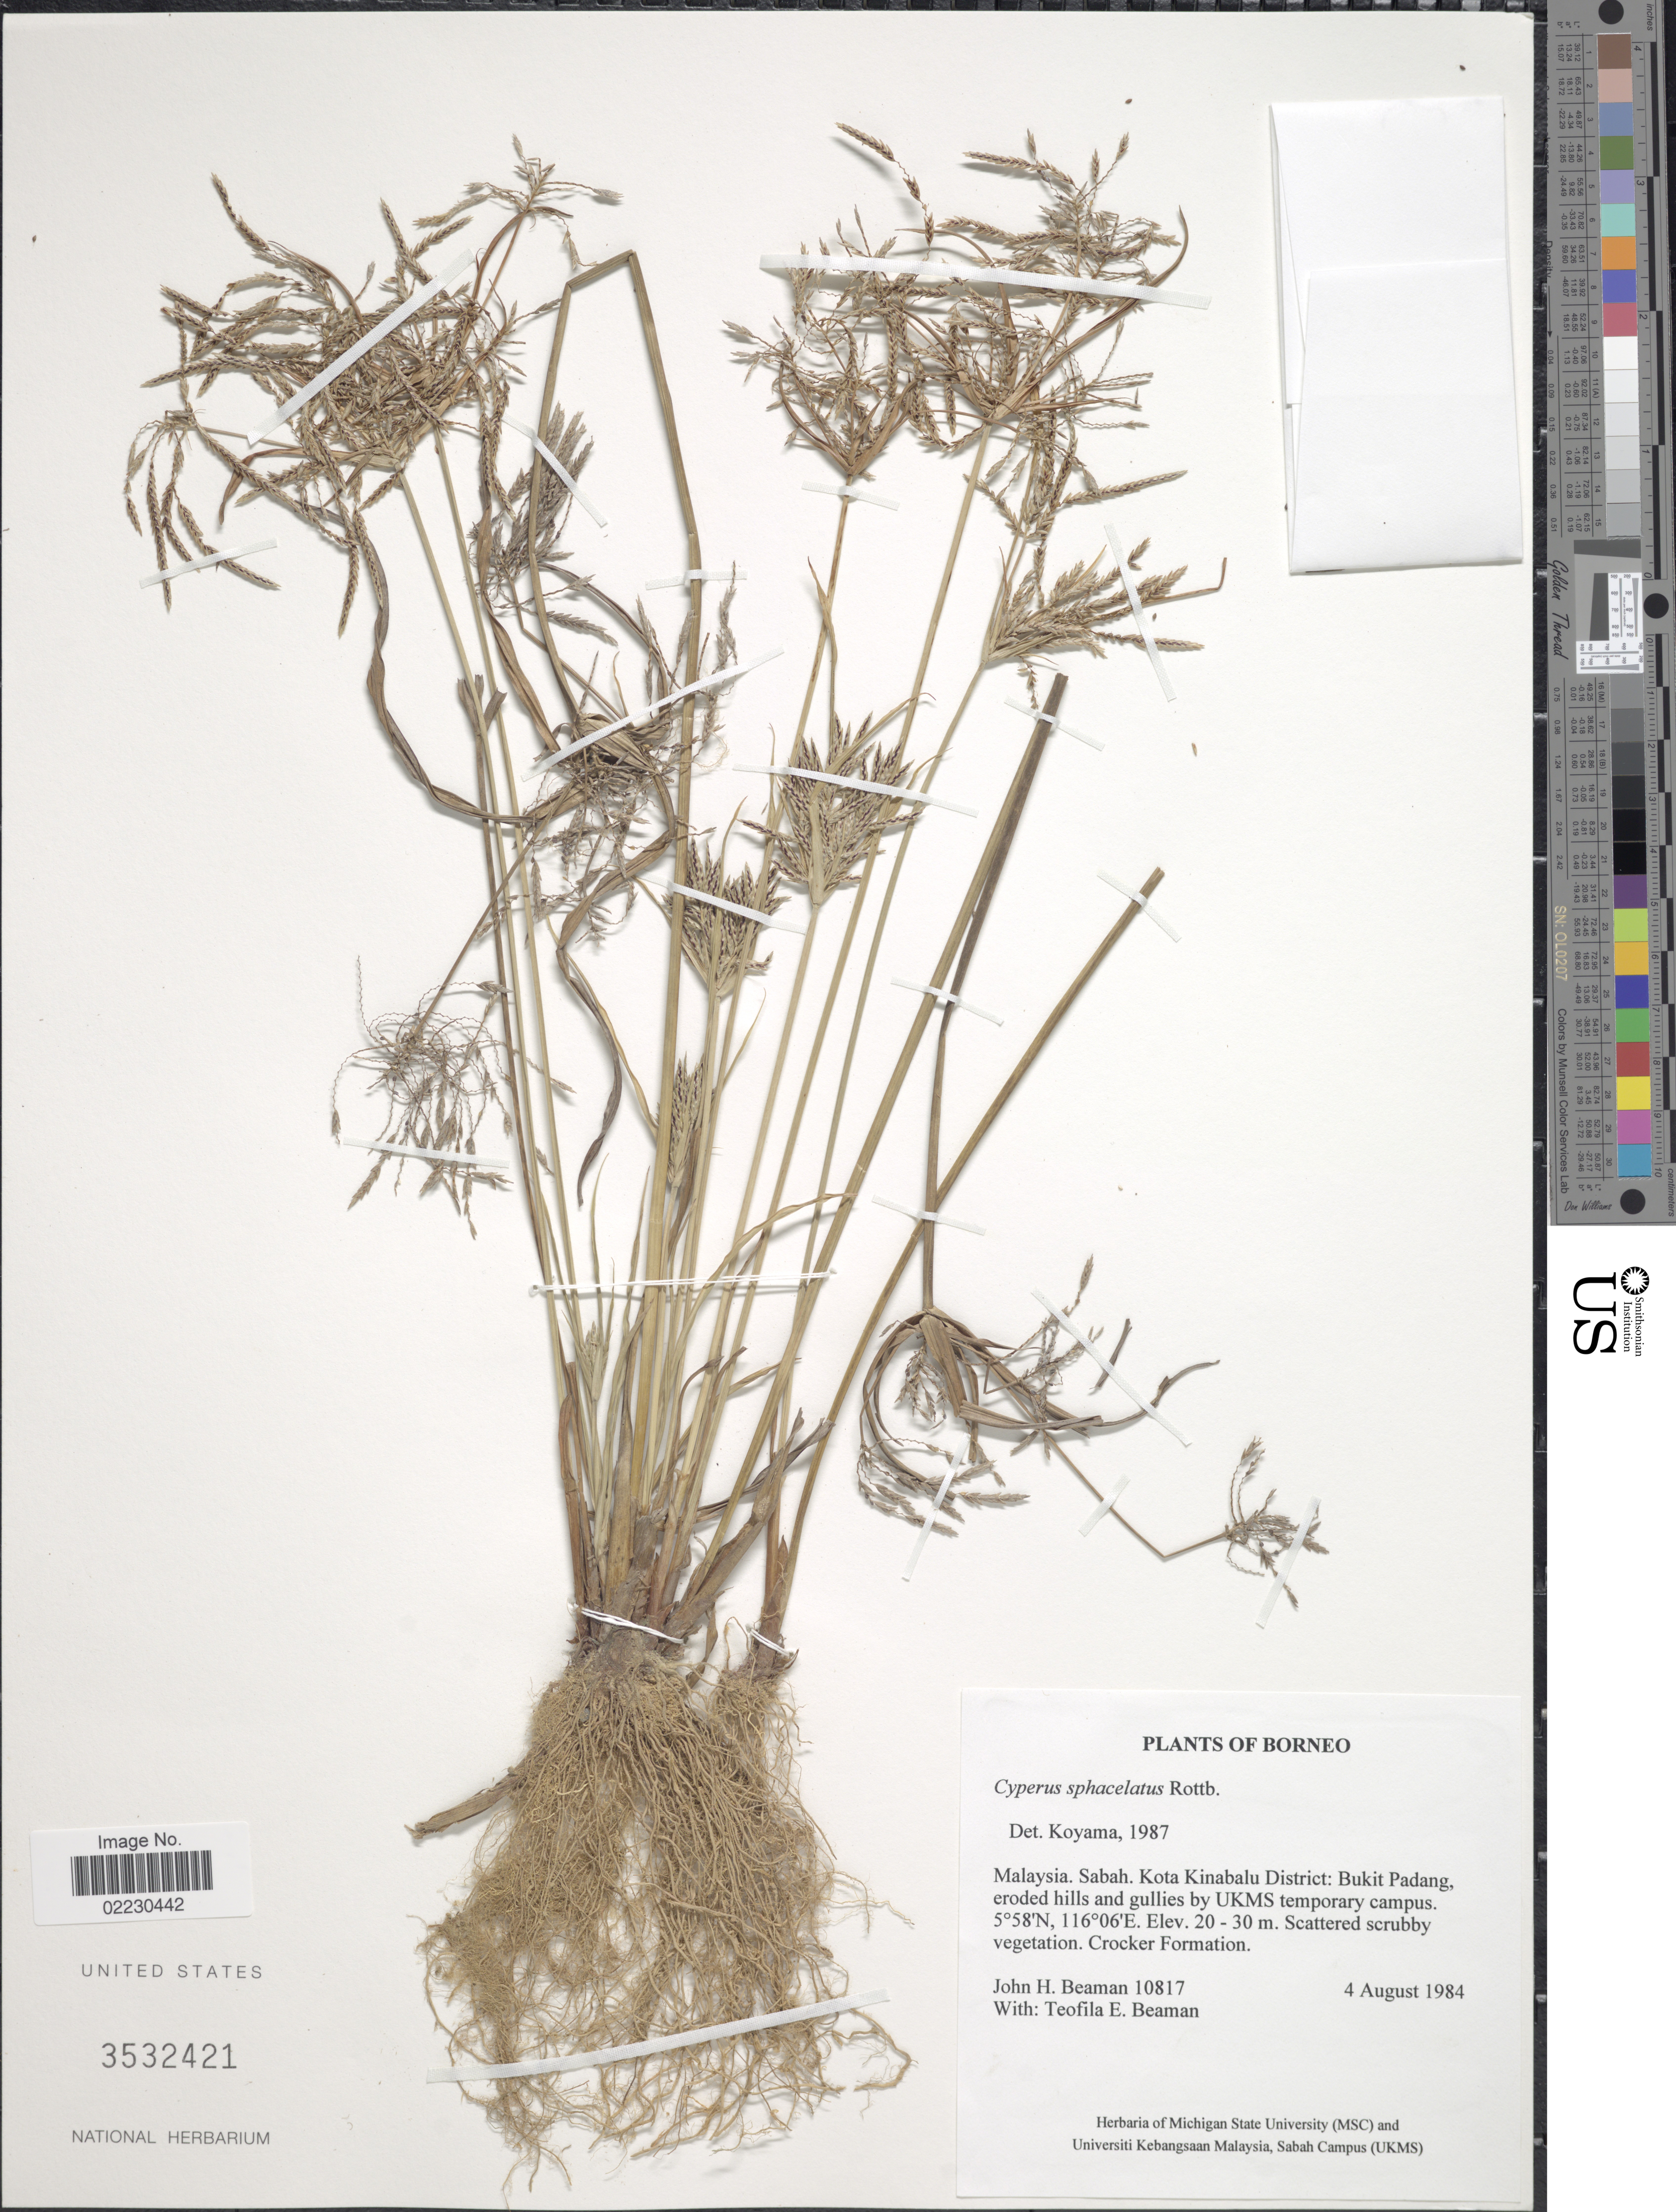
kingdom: Plantae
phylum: Tracheophyta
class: Liliopsida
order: Poales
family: Cyperaceae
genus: Cyperus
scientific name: Cyperus sphacelatus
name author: Rottb.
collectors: J. H. Beaman & T. E. Beaman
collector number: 10817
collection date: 1984-08-04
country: Malaysia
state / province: Sabah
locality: Borneo, Kota Kinabalu District: Bukit Padang, eroded hills and gullies by UKMS temporary campus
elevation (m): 20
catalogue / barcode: US 3532421